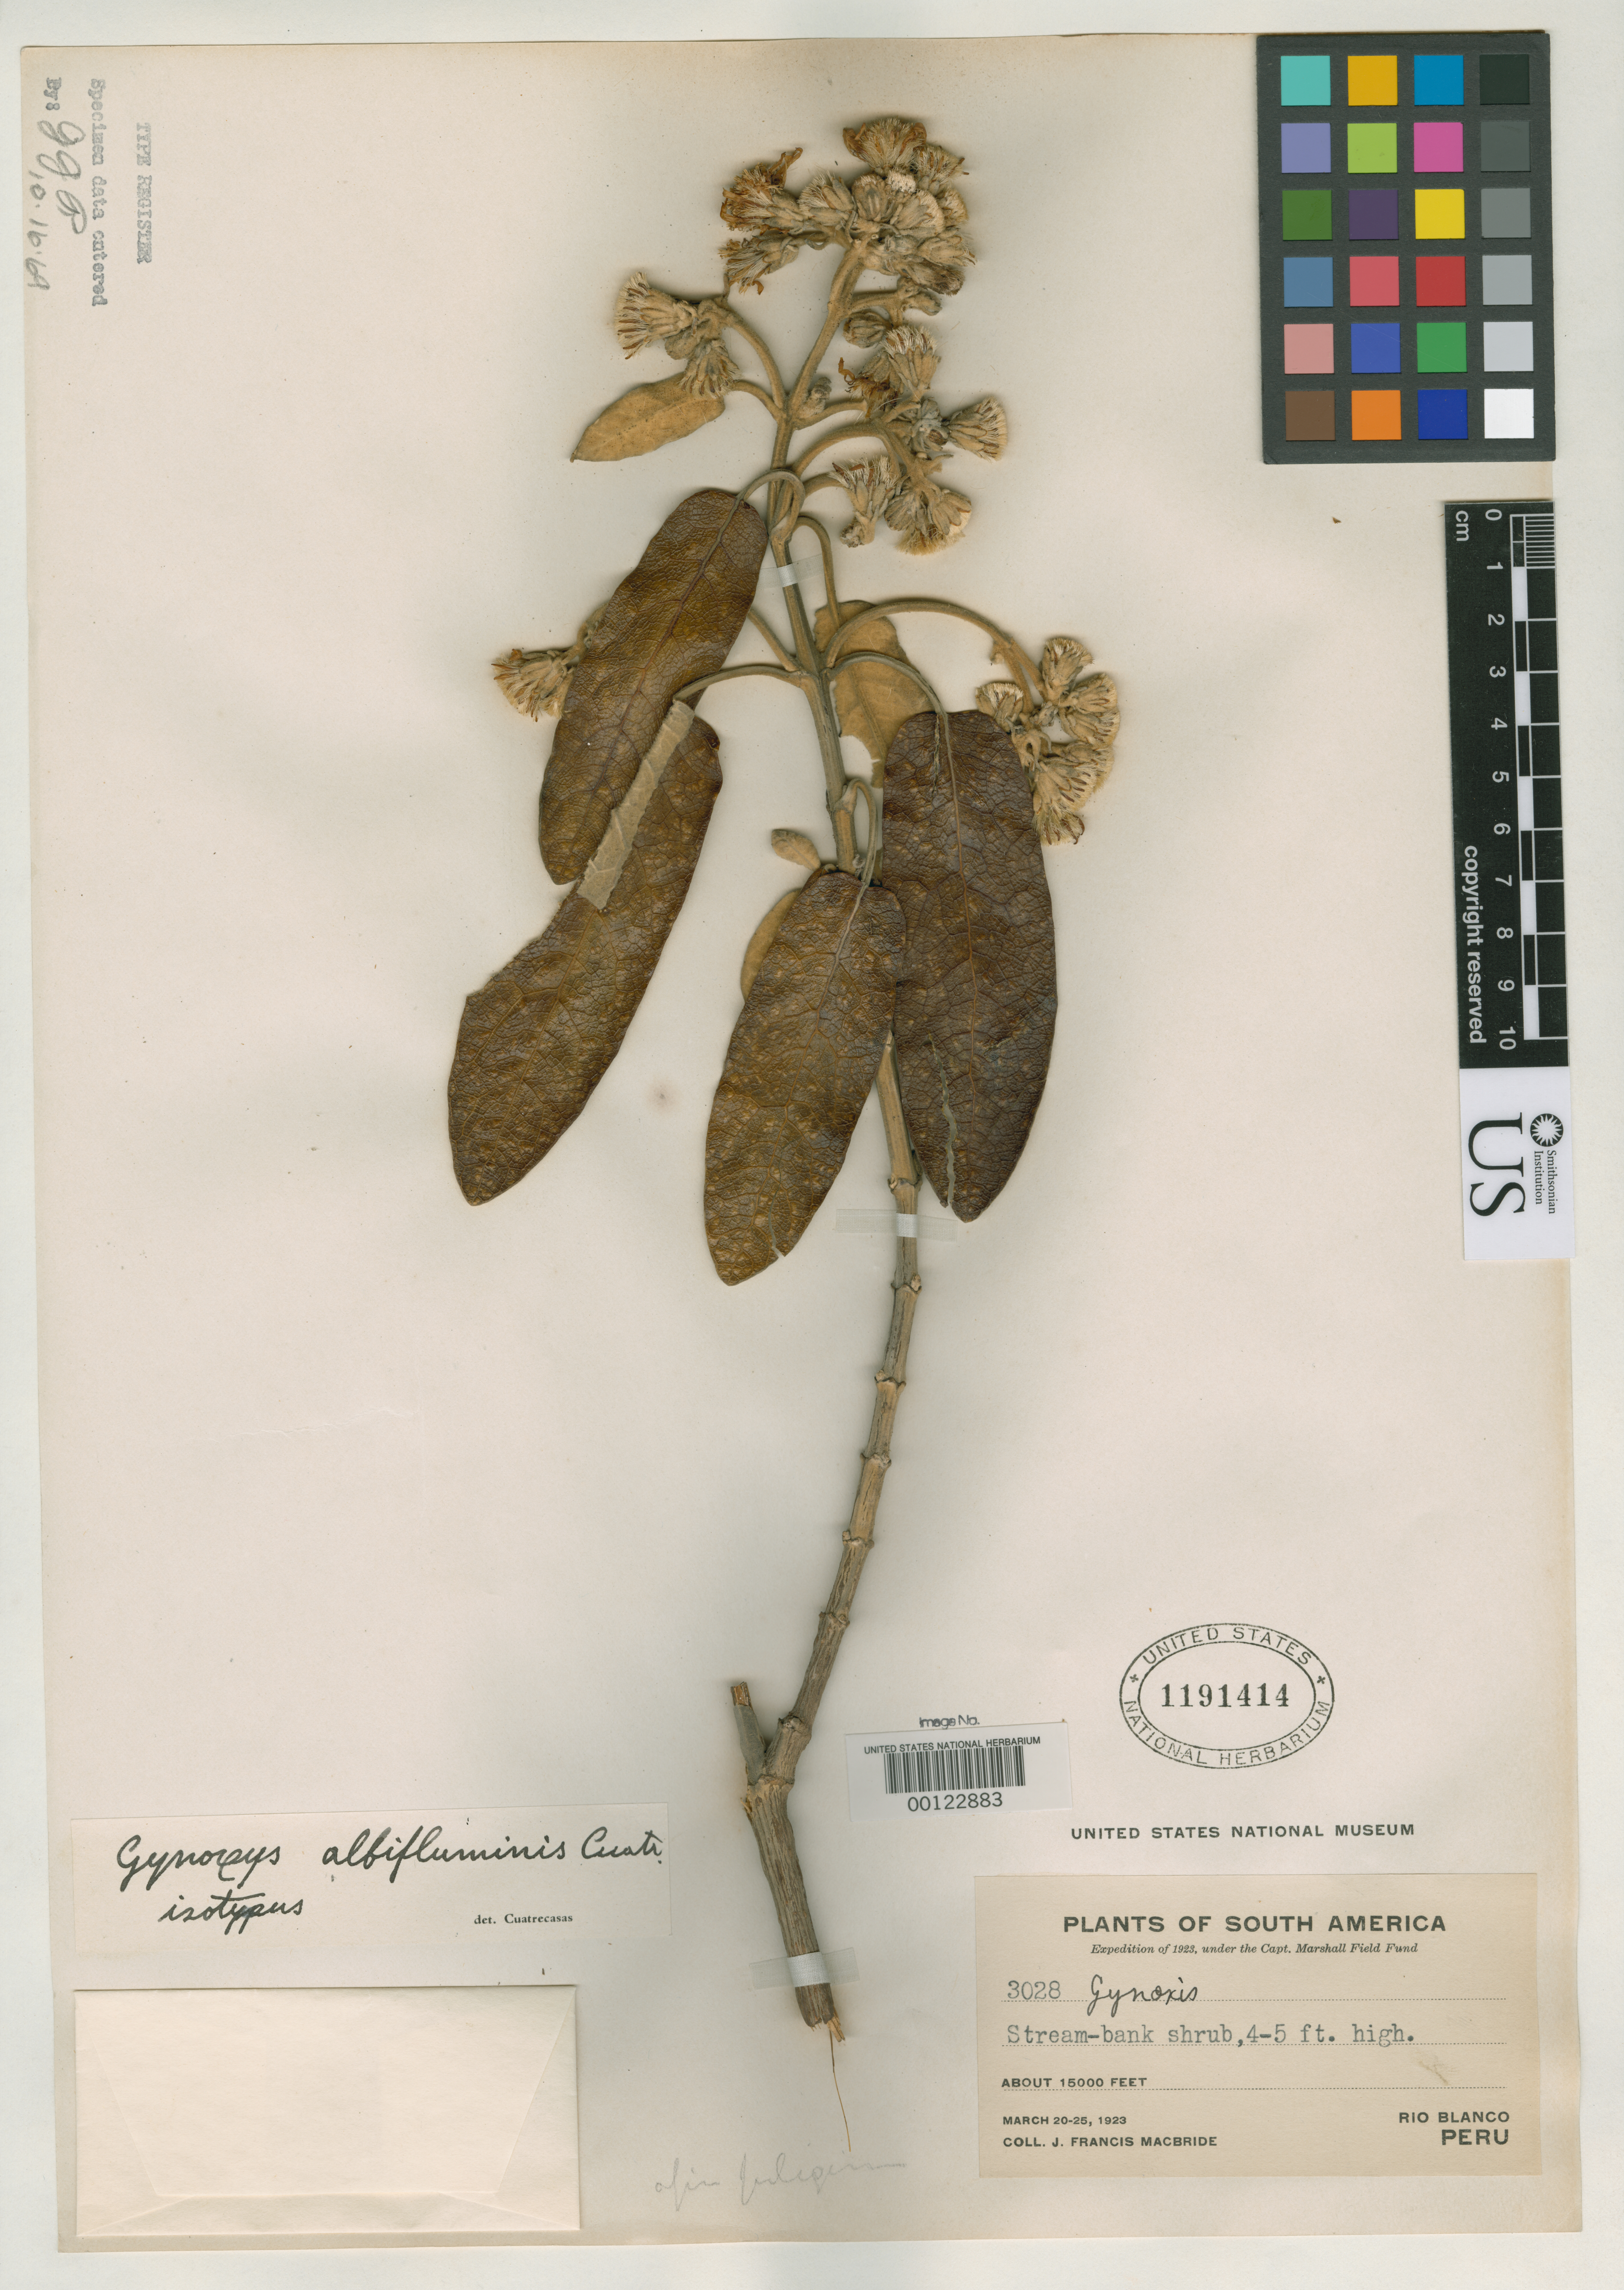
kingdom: Plantae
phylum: Tracheophyta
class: Magnoliopsida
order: Asterales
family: Asteraceae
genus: Gynoxys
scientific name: Gynoxys albifluminis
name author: Cuatrec.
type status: Isotype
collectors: J. F. Macbride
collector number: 3028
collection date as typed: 20 Mar 1923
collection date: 1923-03-20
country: Peru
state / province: Lima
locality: Rio Blanco.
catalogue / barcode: US 1191414